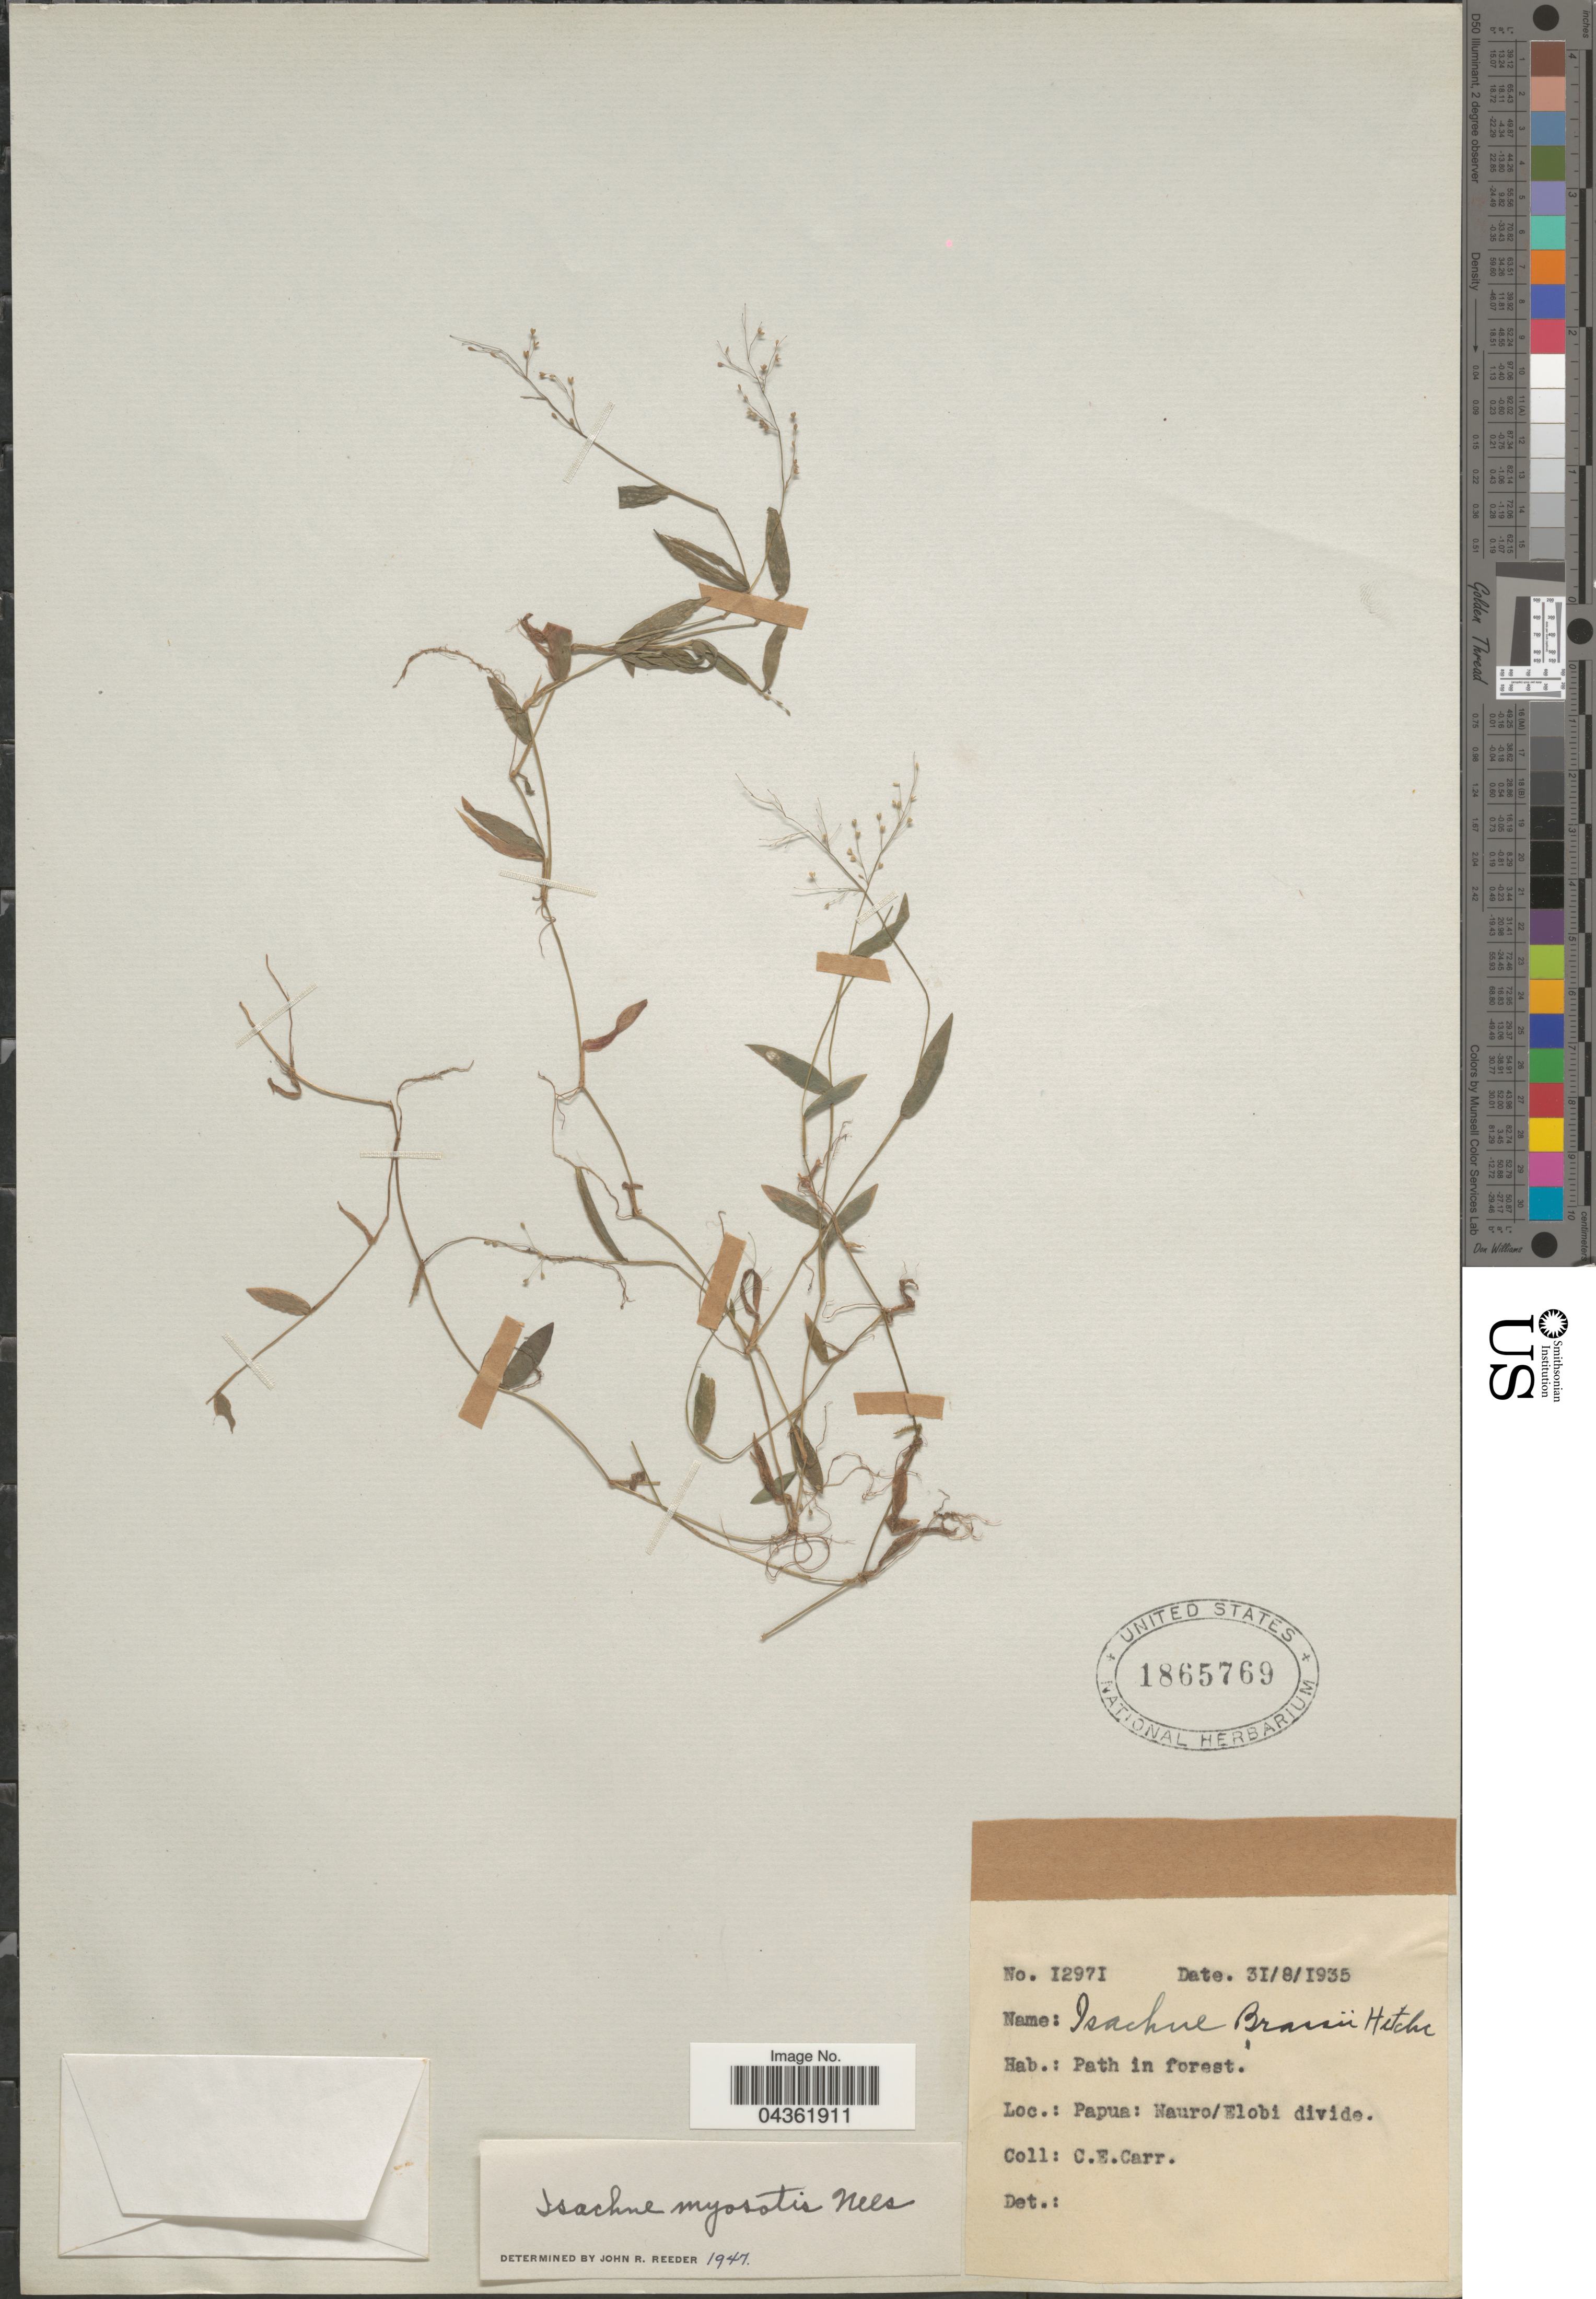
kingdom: Plantae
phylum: Tracheophyta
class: Liliopsida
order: Poales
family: Poaceae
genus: Isachne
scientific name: Isachne myosotis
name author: Nees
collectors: C. Carr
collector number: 12971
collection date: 1935-08-31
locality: Path in forest. Papua: Wauro/Elobi divide.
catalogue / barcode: US 1865769